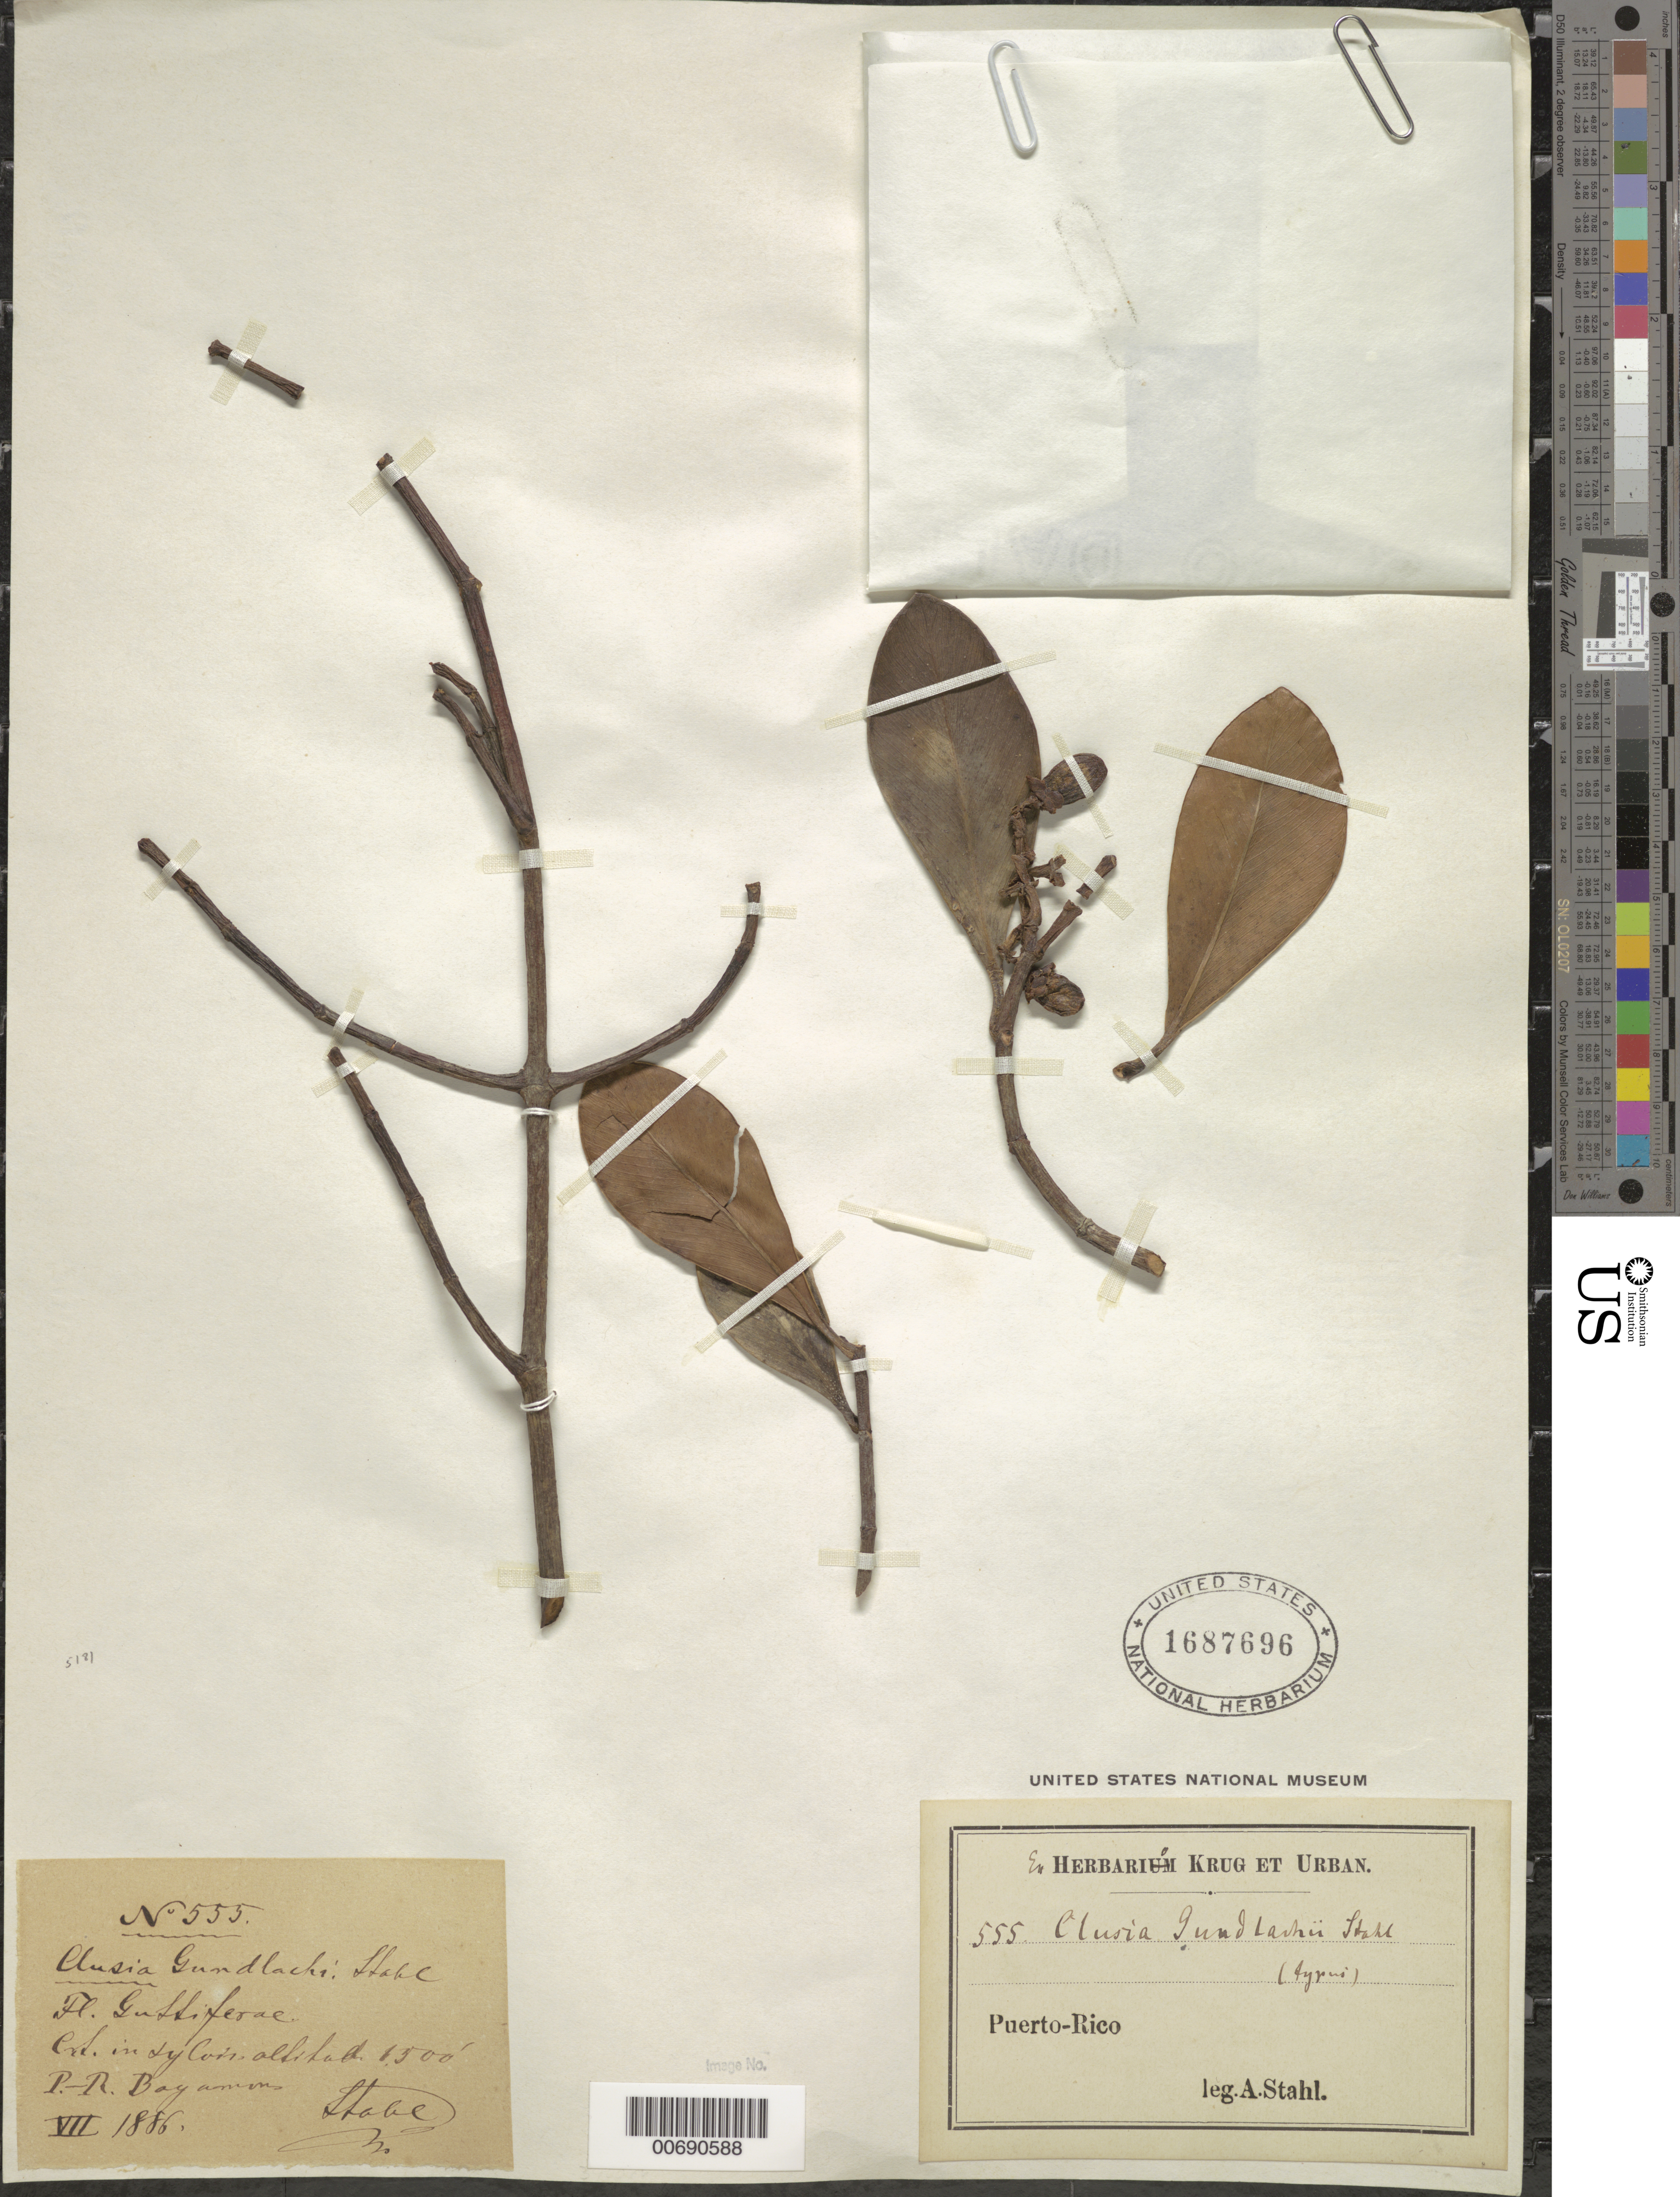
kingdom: Plantae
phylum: Tracheophyta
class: Magnoliopsida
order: Malpighiales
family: Clusiaceae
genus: Clusia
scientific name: Clusia gundlachii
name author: A. Stahl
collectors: A. Stahl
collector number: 555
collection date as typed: Jul 1886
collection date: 1886-07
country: Puerto Rico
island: Greater Antilles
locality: Sierra de Naguabo ad Rio Blanco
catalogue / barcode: US 1687696